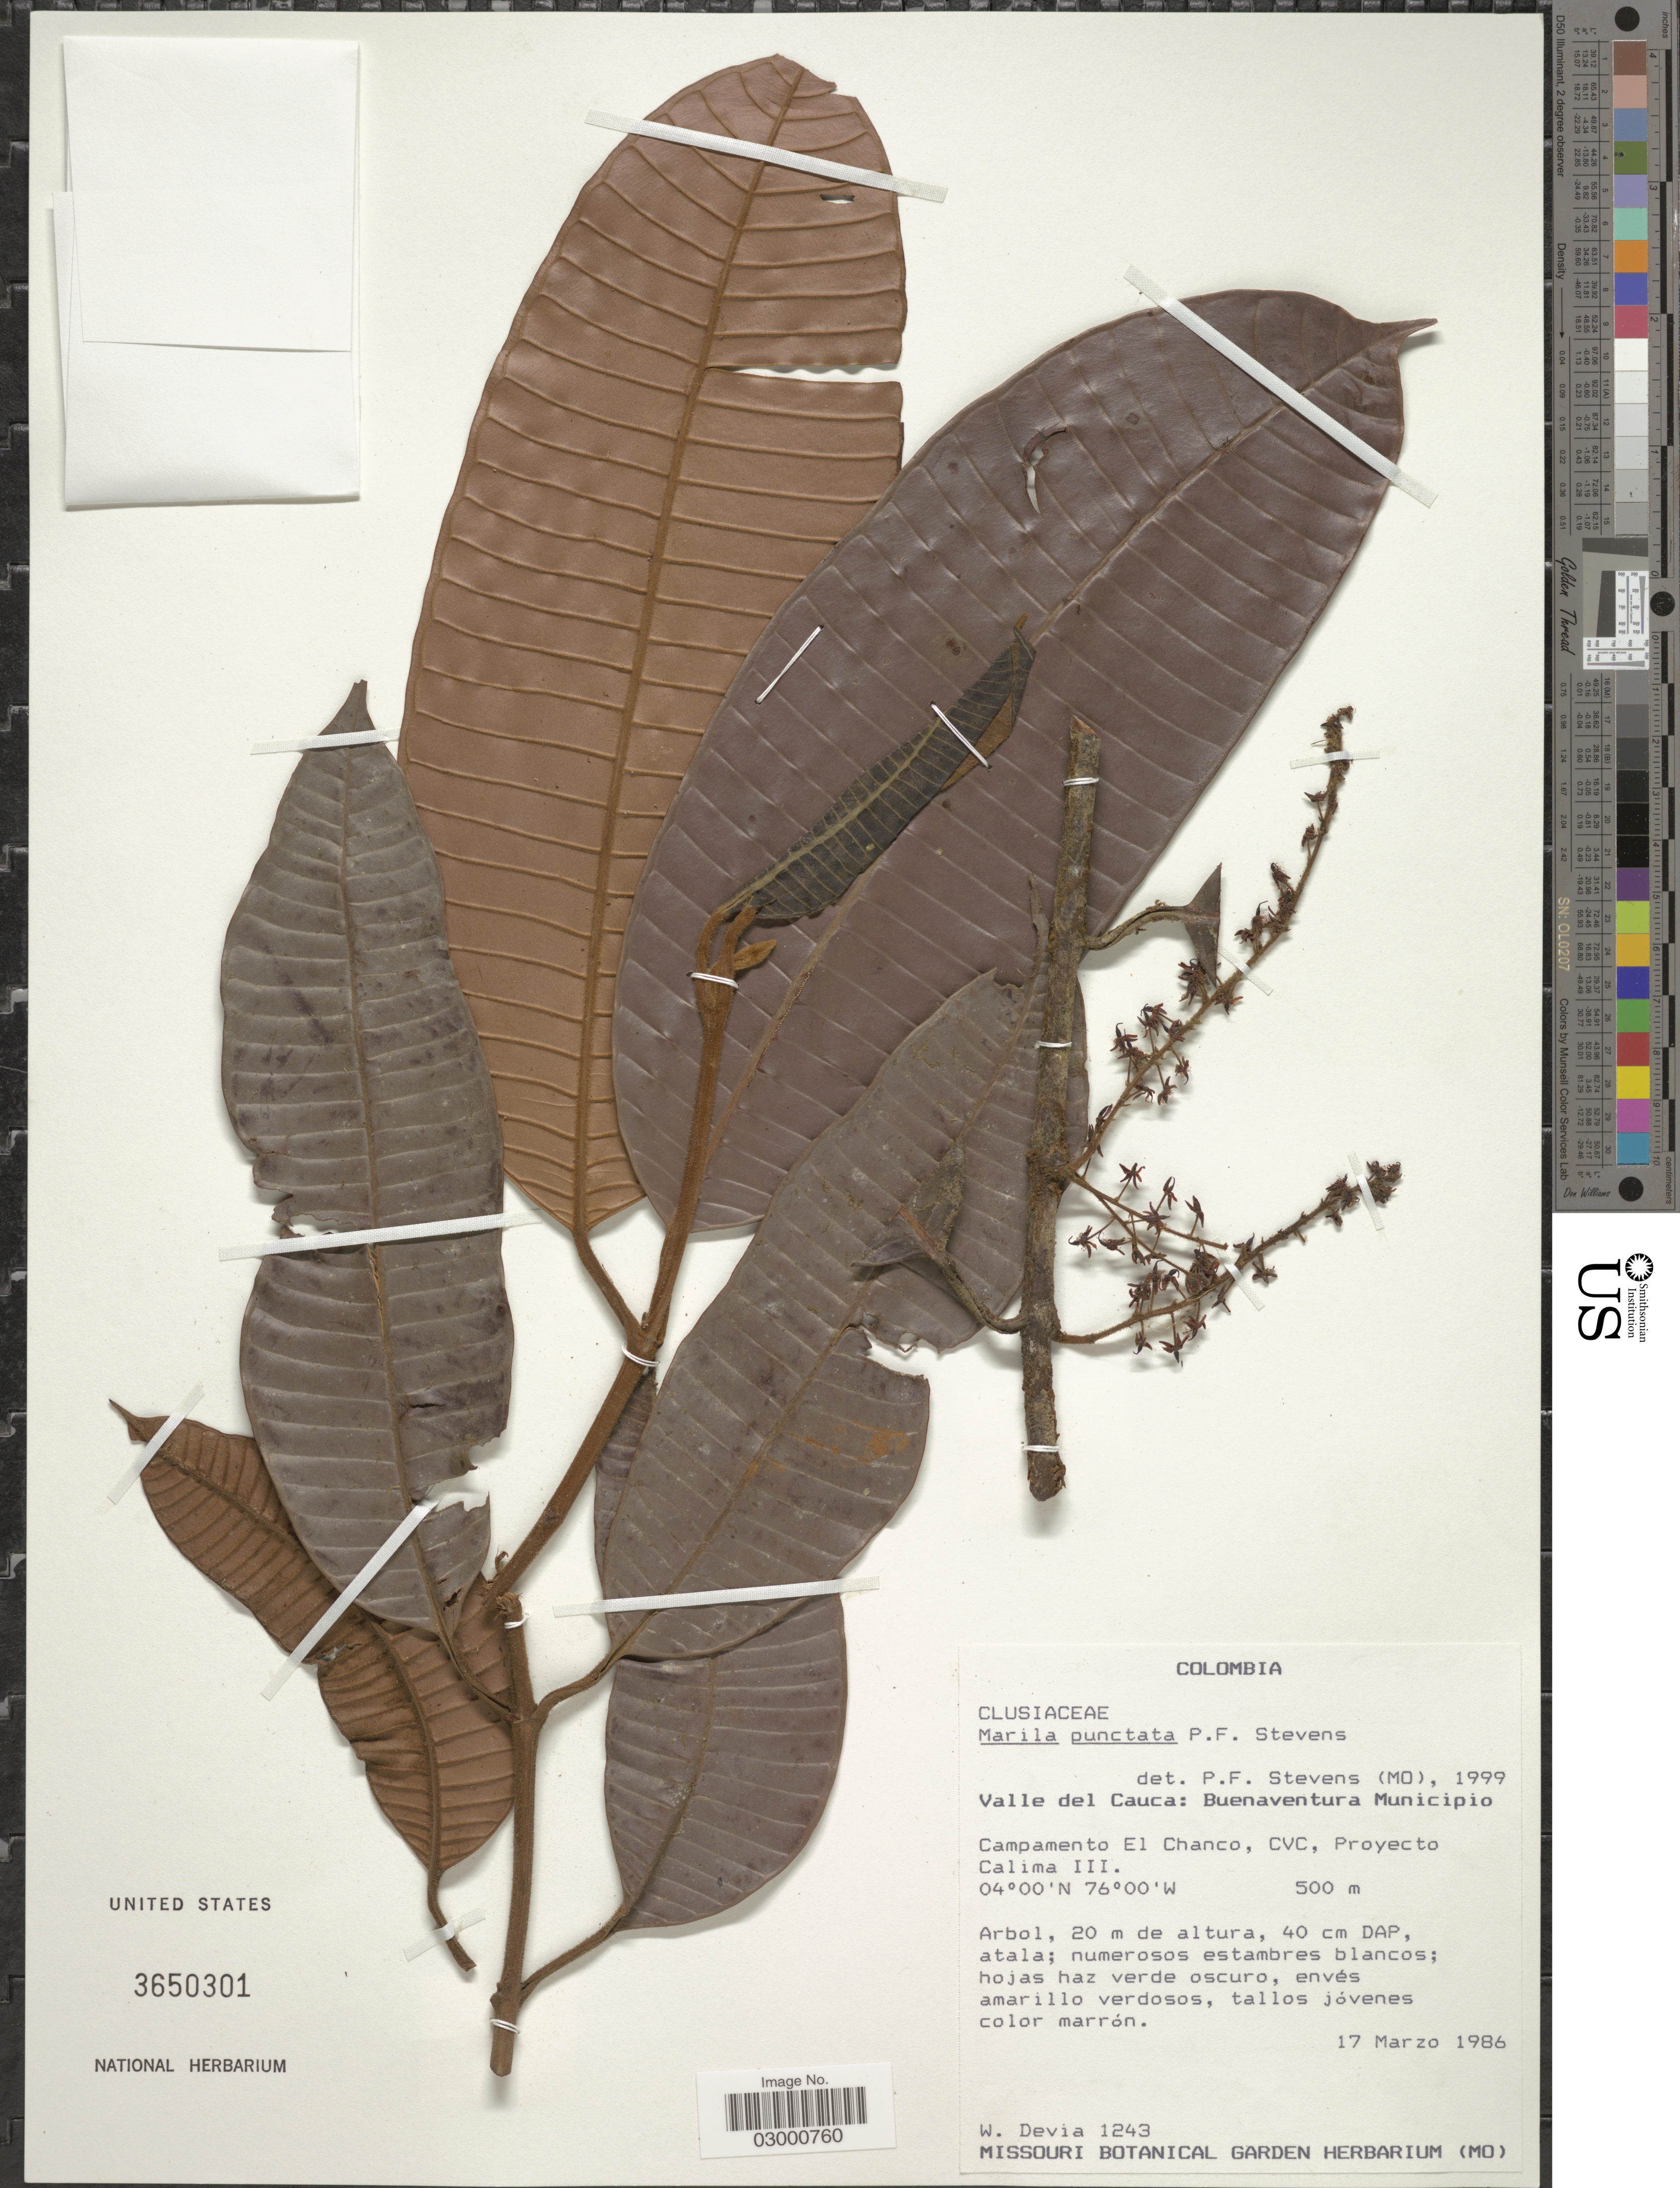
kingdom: Plantae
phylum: Tracheophyta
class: Magnoliopsida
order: Malpighiales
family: Calophyllaceae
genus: Marila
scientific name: Marila punctata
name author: P.F. Stevens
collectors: W. Devia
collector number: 1243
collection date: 1986-03-17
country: Colombia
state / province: Valle del Cauca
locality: Buenaventura Municipio. Campamento El Chanco, CVC, Proyecto Calima III.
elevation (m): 500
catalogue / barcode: US 3650301